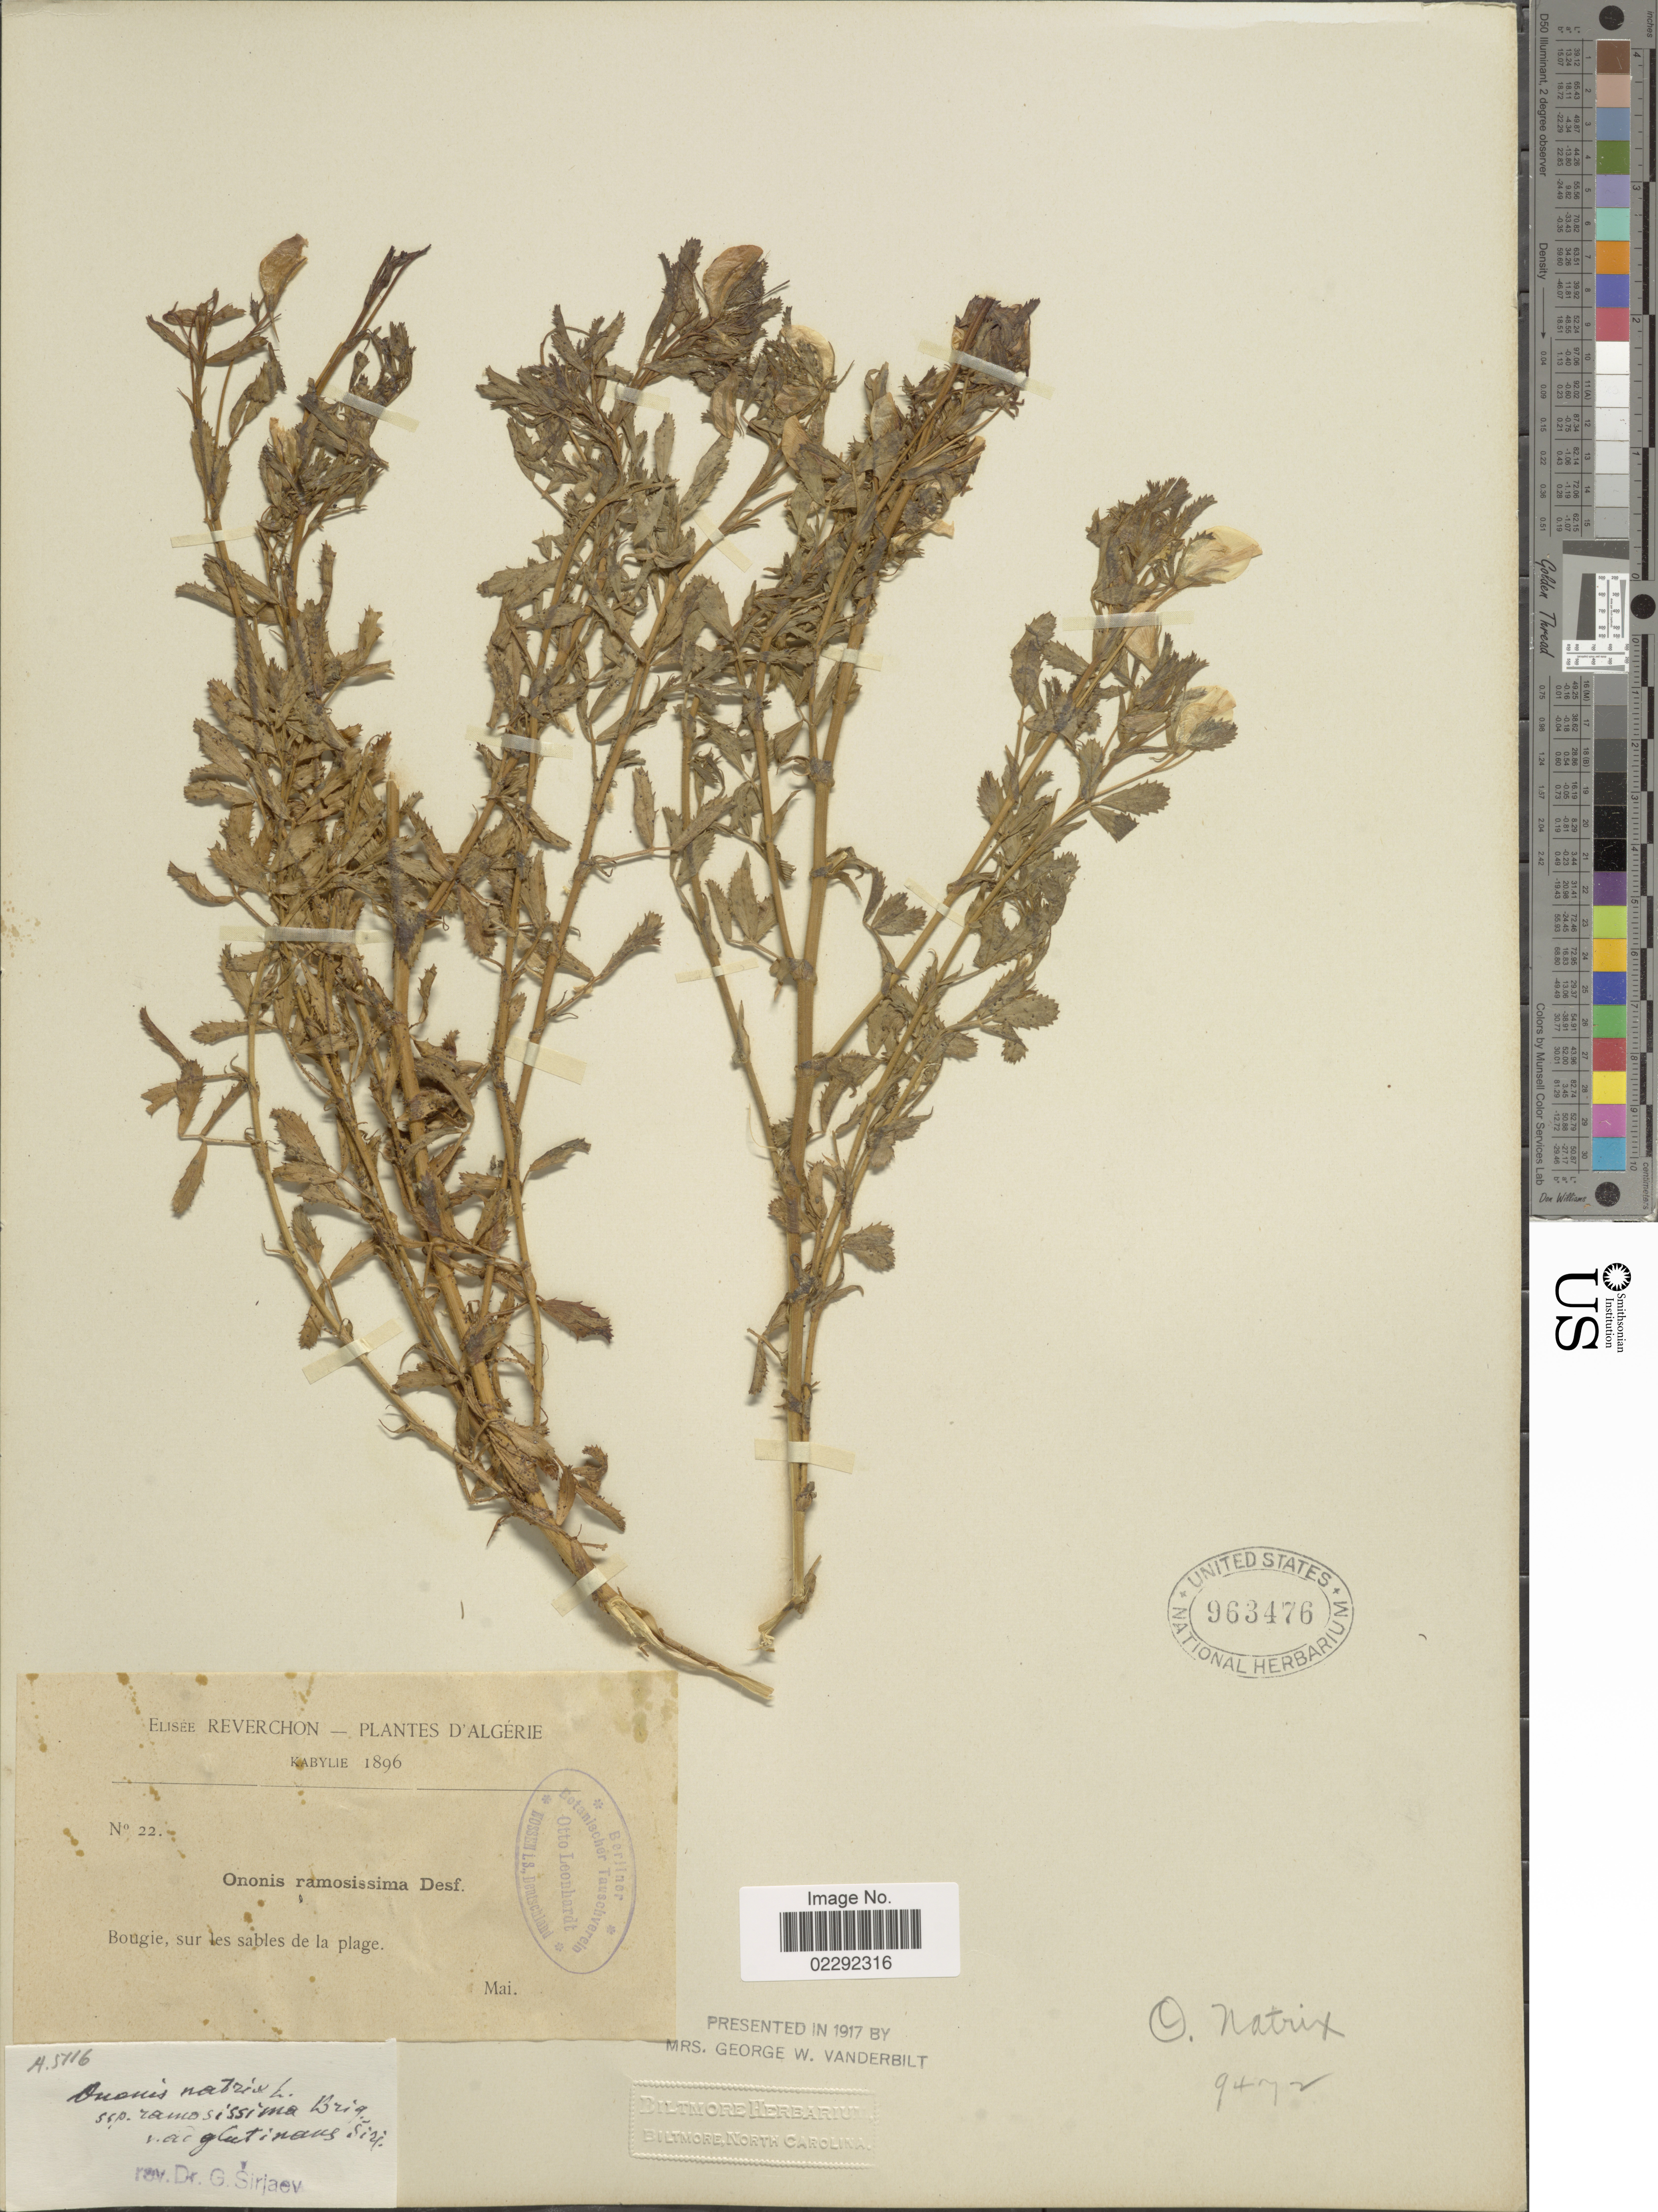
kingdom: Plantae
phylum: Tracheophyta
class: Magnoliopsida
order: Fabales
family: Fabaceae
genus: Ononis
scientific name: Ononis natrix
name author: L.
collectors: E. Reverchon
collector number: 22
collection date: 1896-05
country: Algeria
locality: Kabylie. Bougie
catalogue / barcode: US 963476